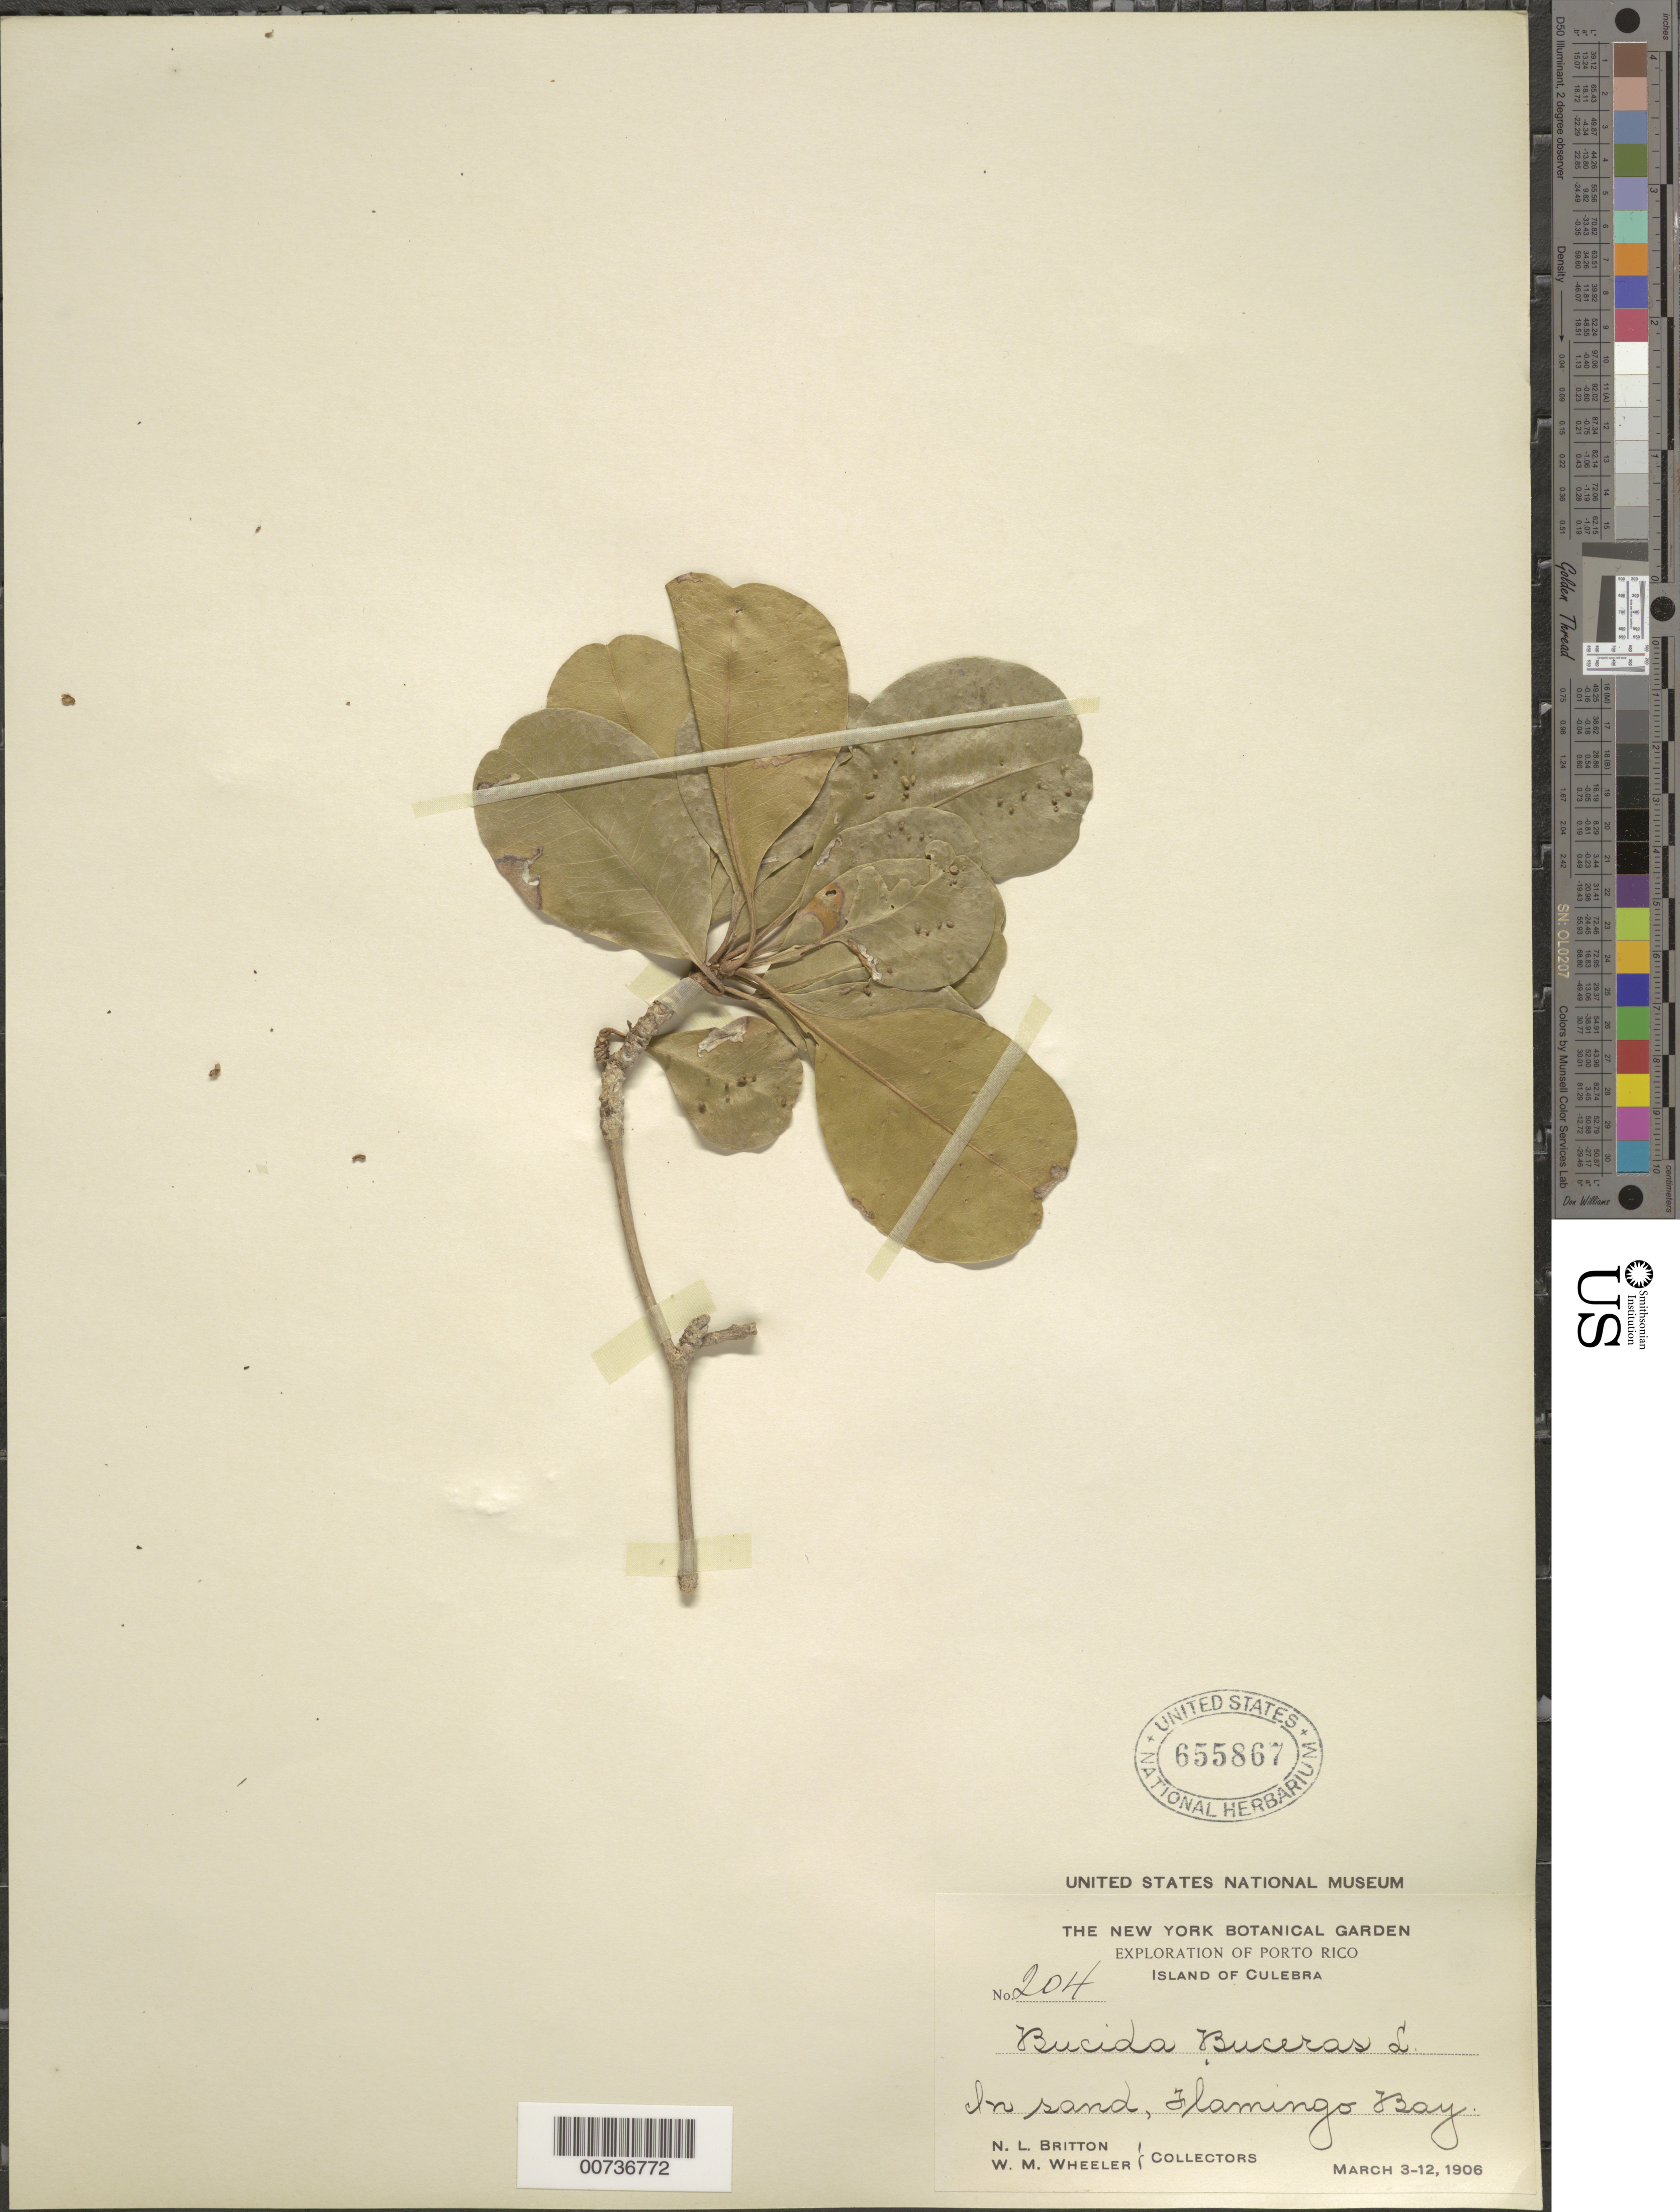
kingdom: Plantae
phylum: Tracheophyta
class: Magnoliopsida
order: Myrtales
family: Combretaceae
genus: Terminalia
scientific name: Terminalia buceras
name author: (L.) C. Wright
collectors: N. Britton & W. Wheeler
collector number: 204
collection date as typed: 03 Mar 1906 to 12 Mar 1906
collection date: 1906-03-03/1906-03-12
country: Puerto Rico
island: Culebra I.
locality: Flamingo Bay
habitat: In sand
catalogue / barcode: US 655867